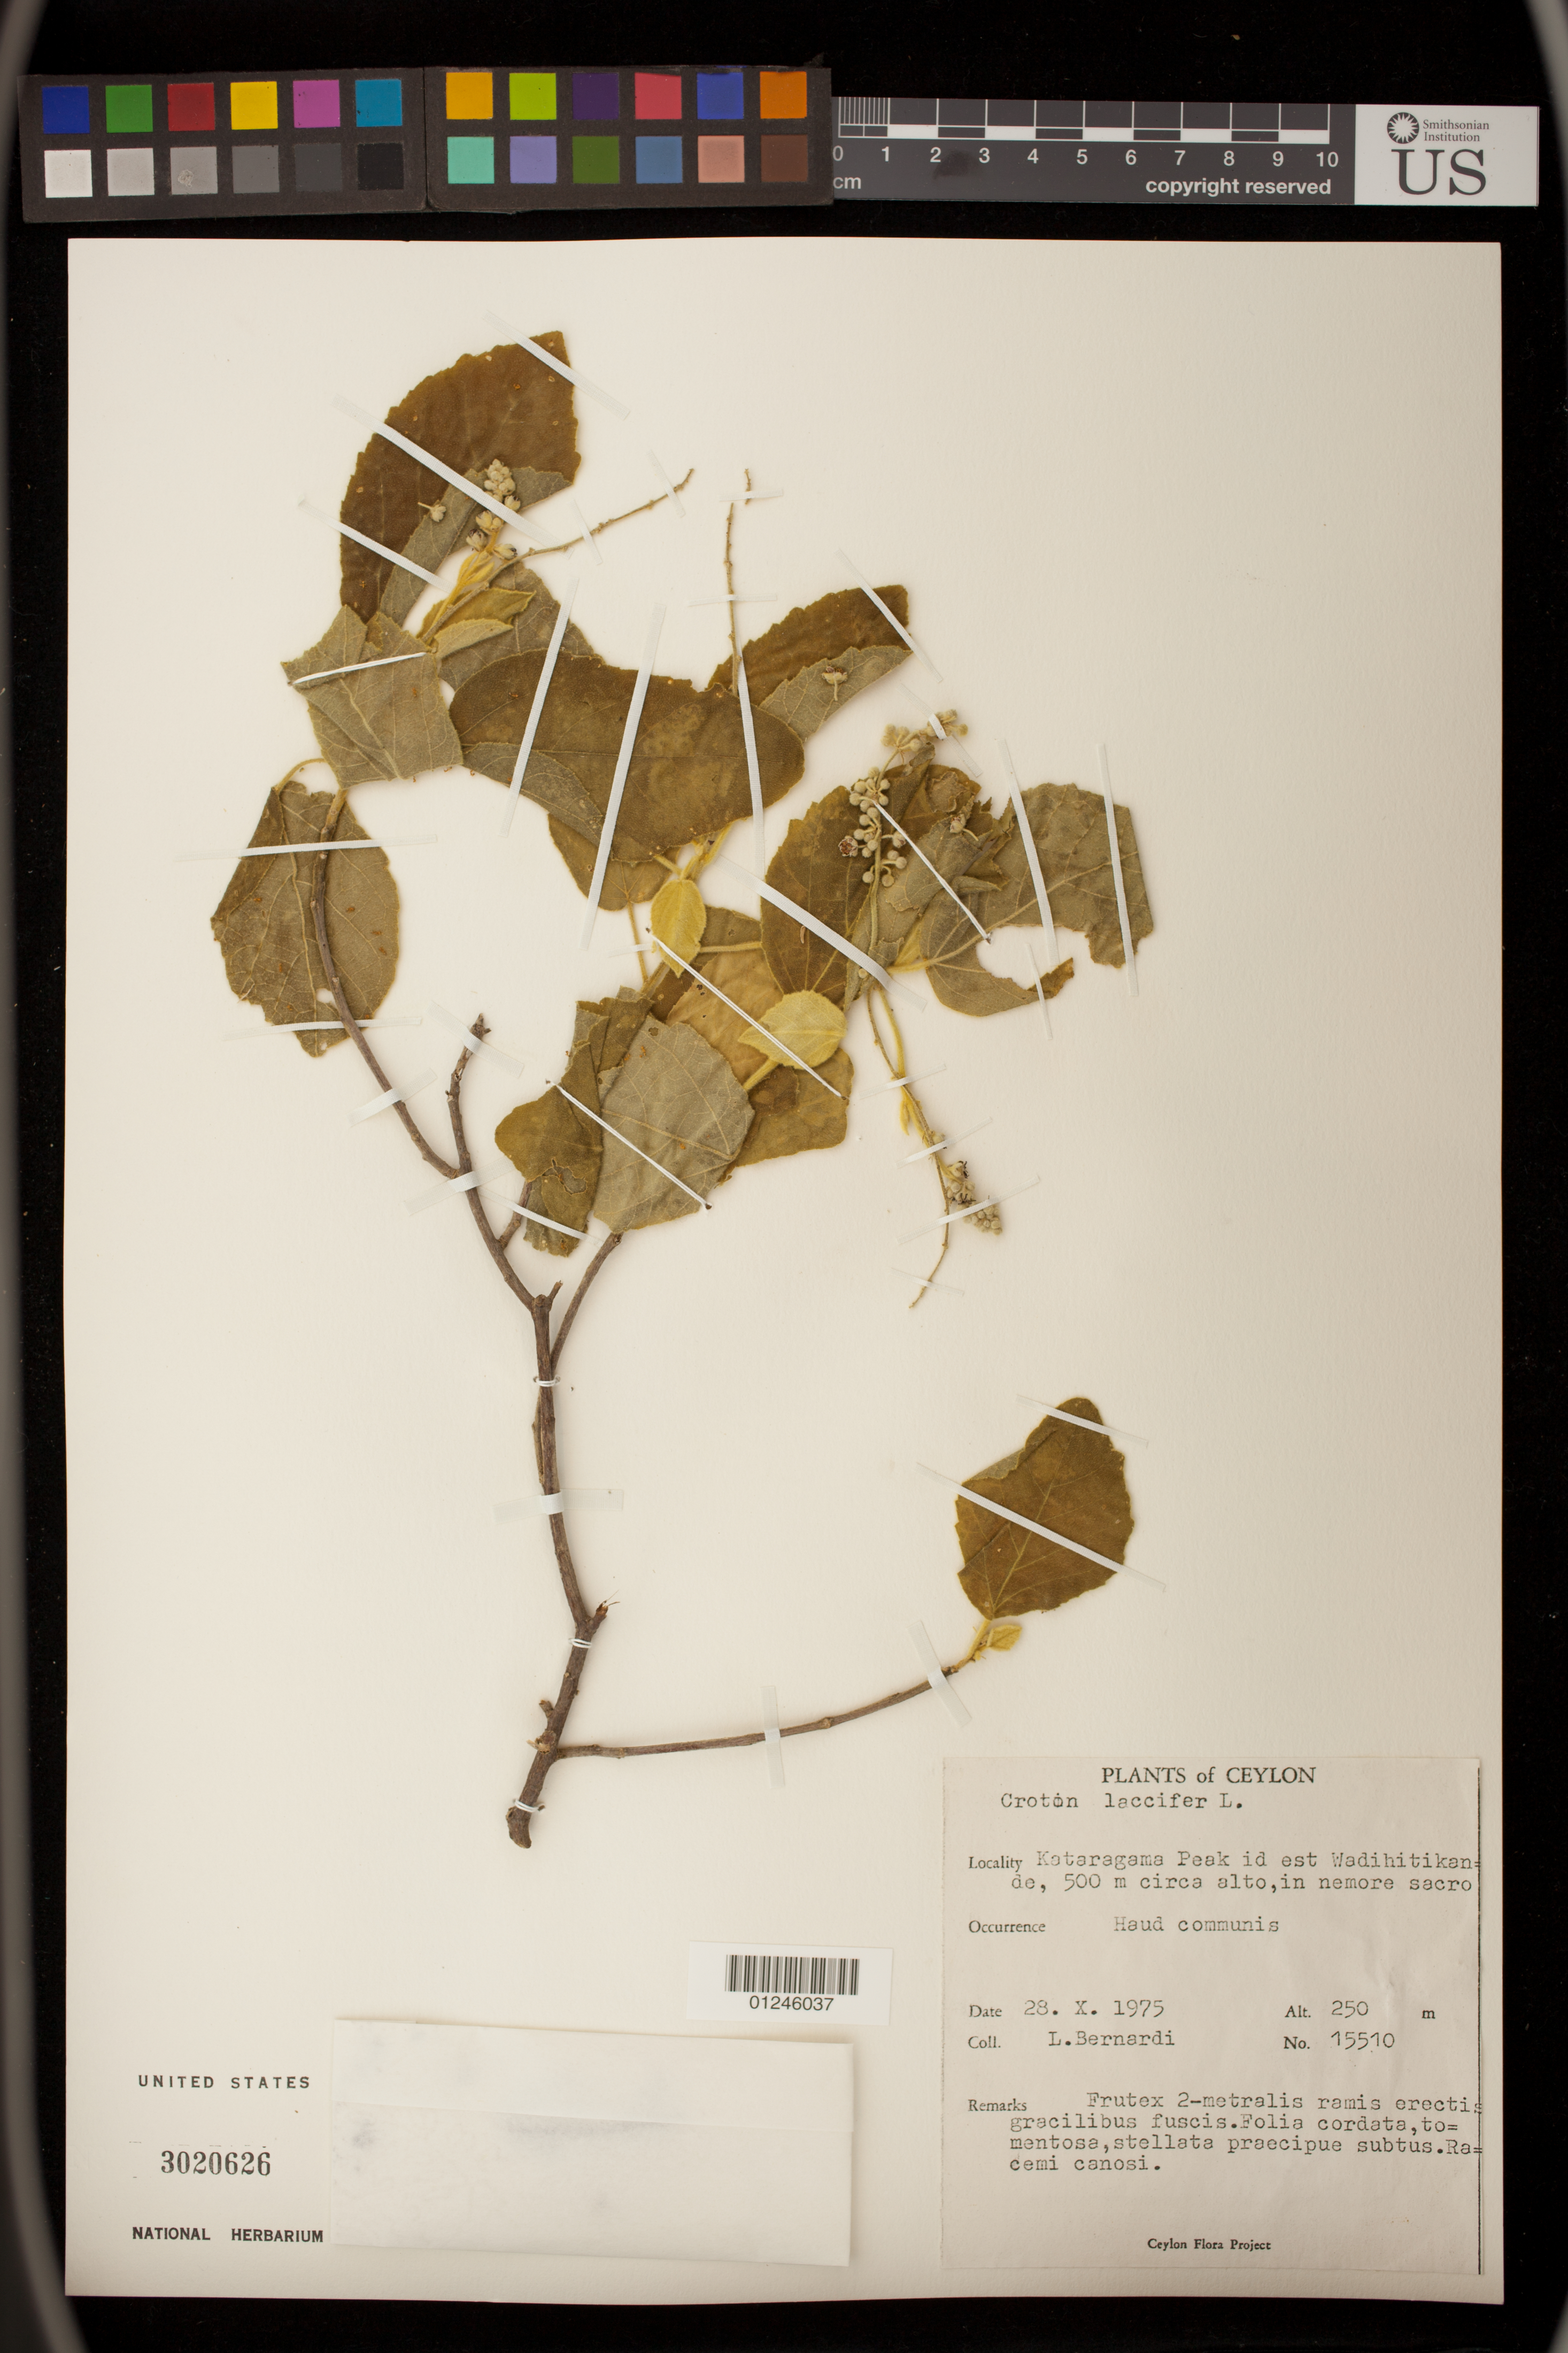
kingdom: Plantae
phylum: Tracheophyta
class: Magnoliopsida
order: Malpighiales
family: Euphorbiaceae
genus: Croton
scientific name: Croton lacciferus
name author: Blanco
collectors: L. Bernardi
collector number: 15510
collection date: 1975-10-28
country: Sri Lanka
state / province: Uva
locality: Kataragama Peak id est Wadihitikande, 500 m circa alto, in nemore sacro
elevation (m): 250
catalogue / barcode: US 3020626